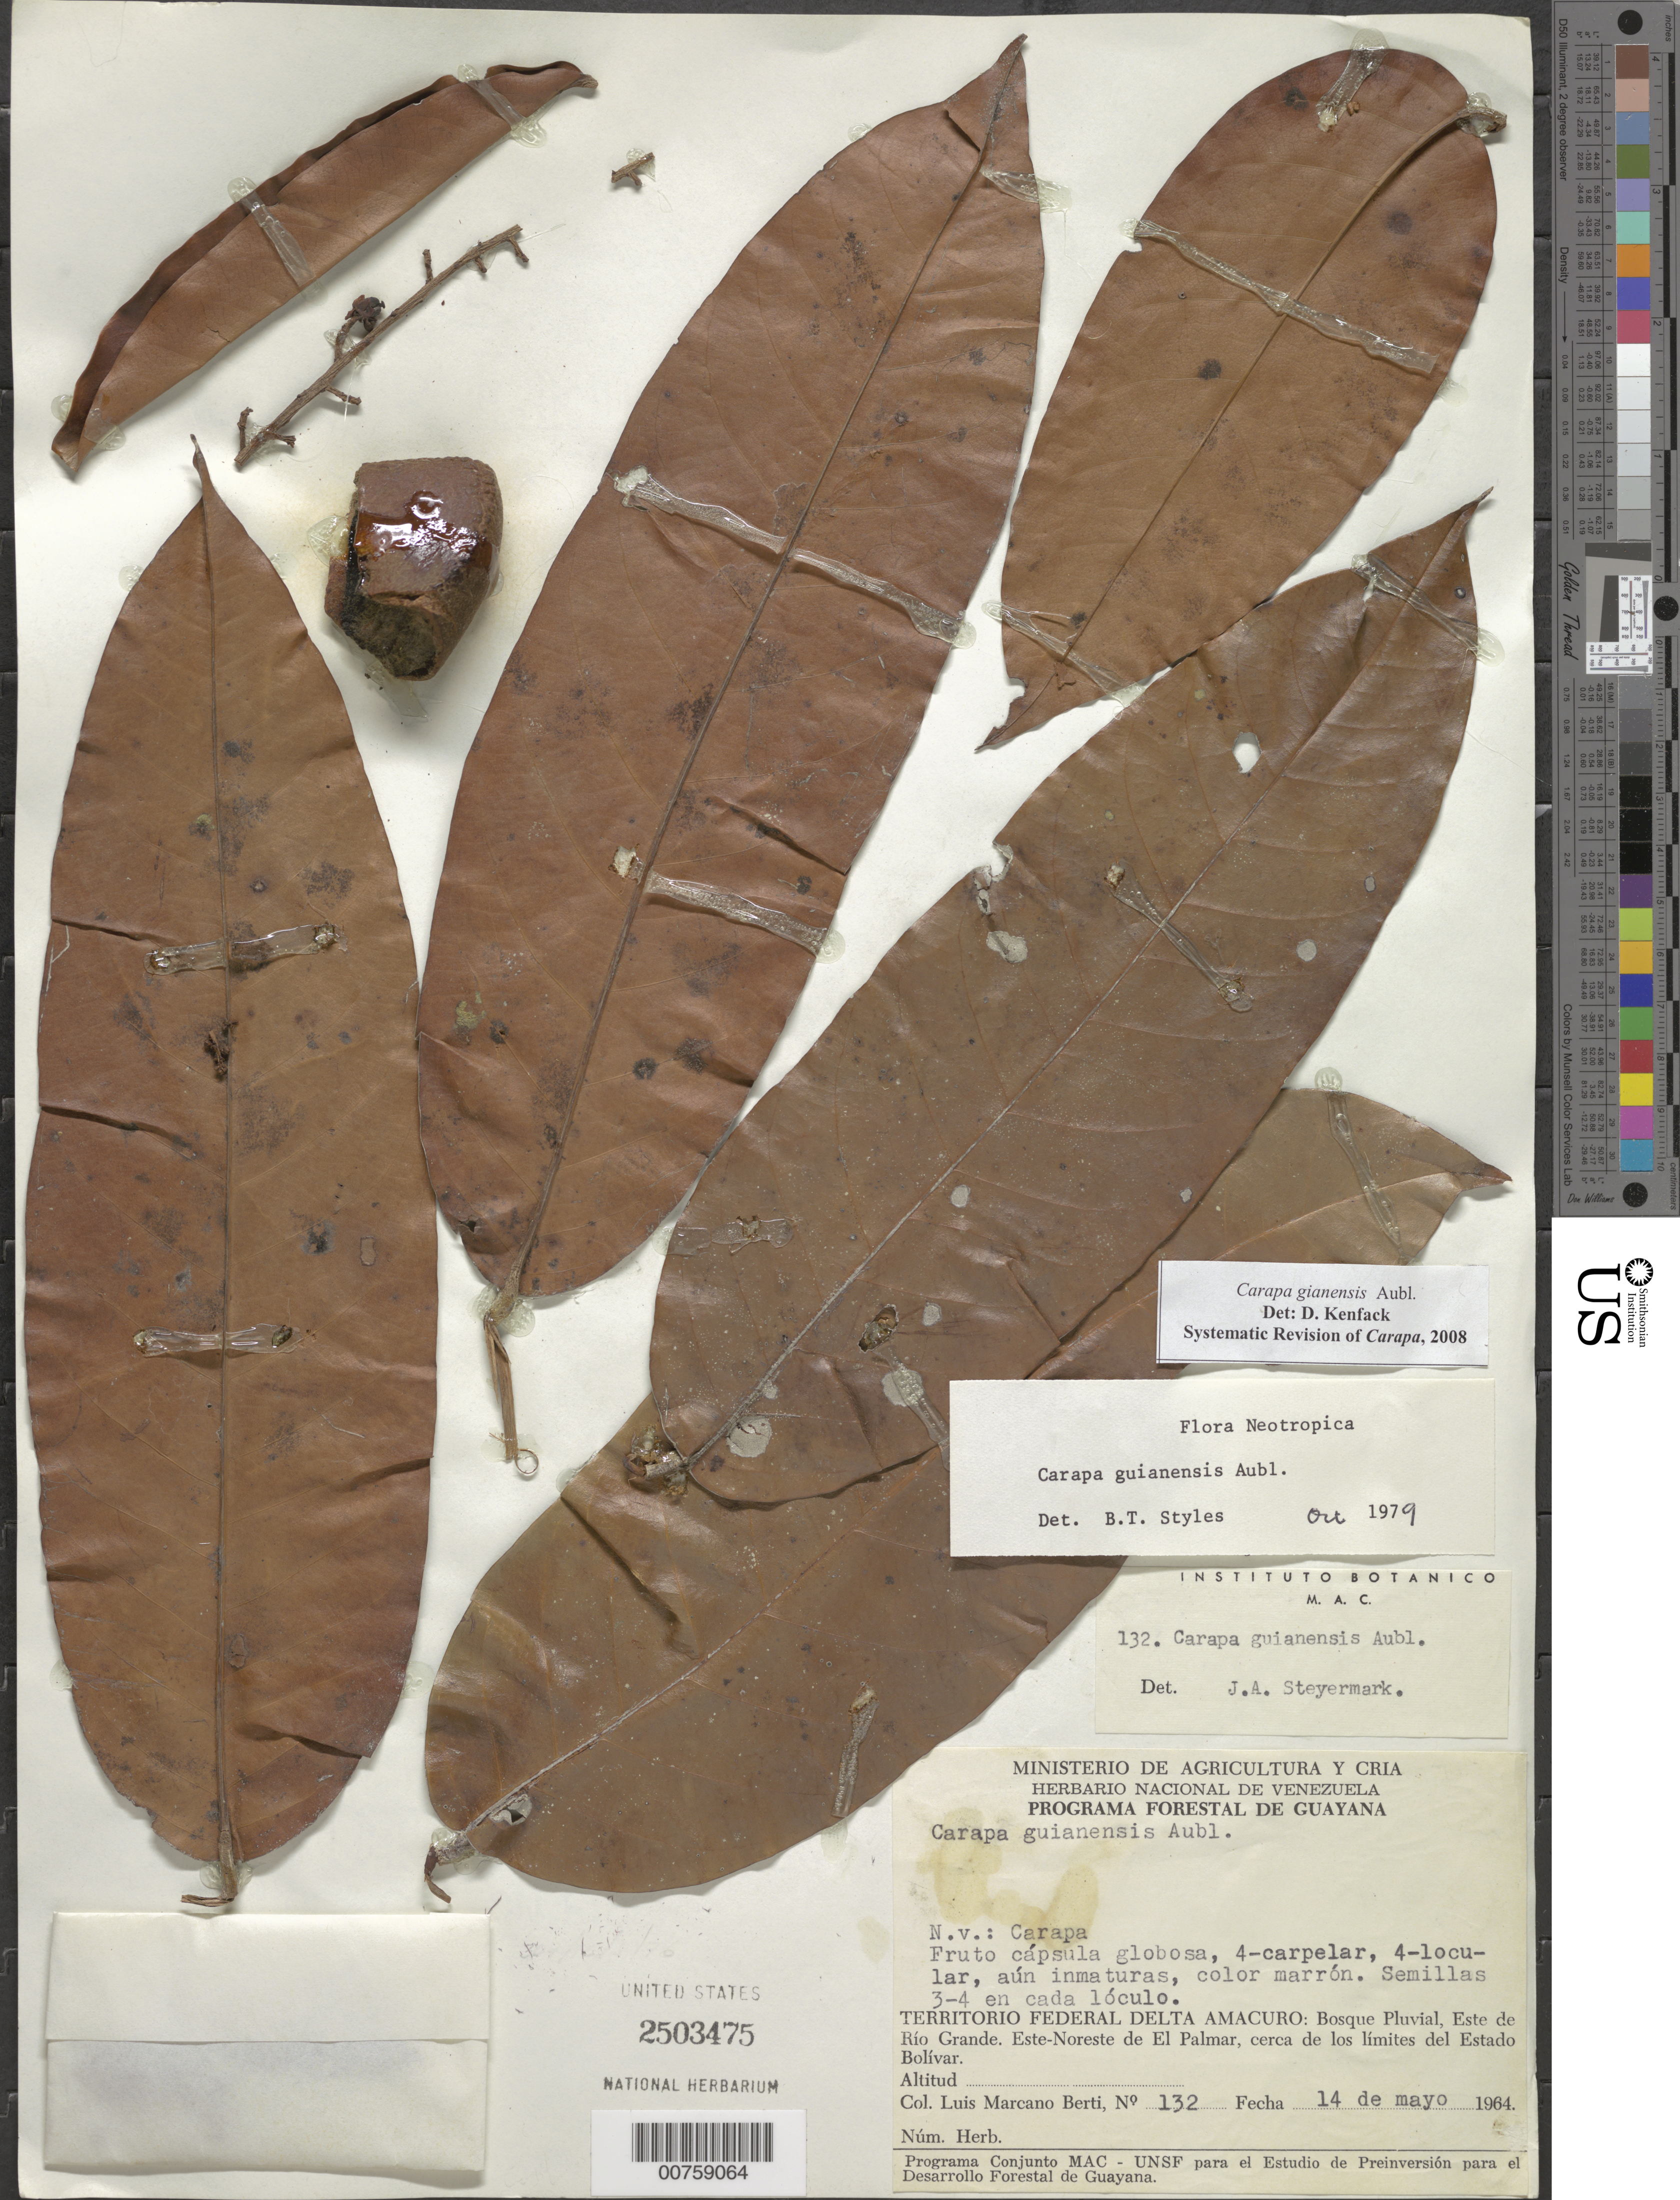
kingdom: Plantae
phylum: Tracheophyta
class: Magnoliopsida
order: Sapindales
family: Meliaceae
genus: Carapa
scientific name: Carapa guianensis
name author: Aubl.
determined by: Styles, B. T.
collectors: L. Marcano-Berti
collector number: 132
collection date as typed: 14-May-64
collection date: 1964-05-14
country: Venezuela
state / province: Delta Amacuro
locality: Este de Río Grande, ENE de El Palmar, cerca de los limites del Estado Bolívar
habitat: Bosque pluvial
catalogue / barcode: US 2503475